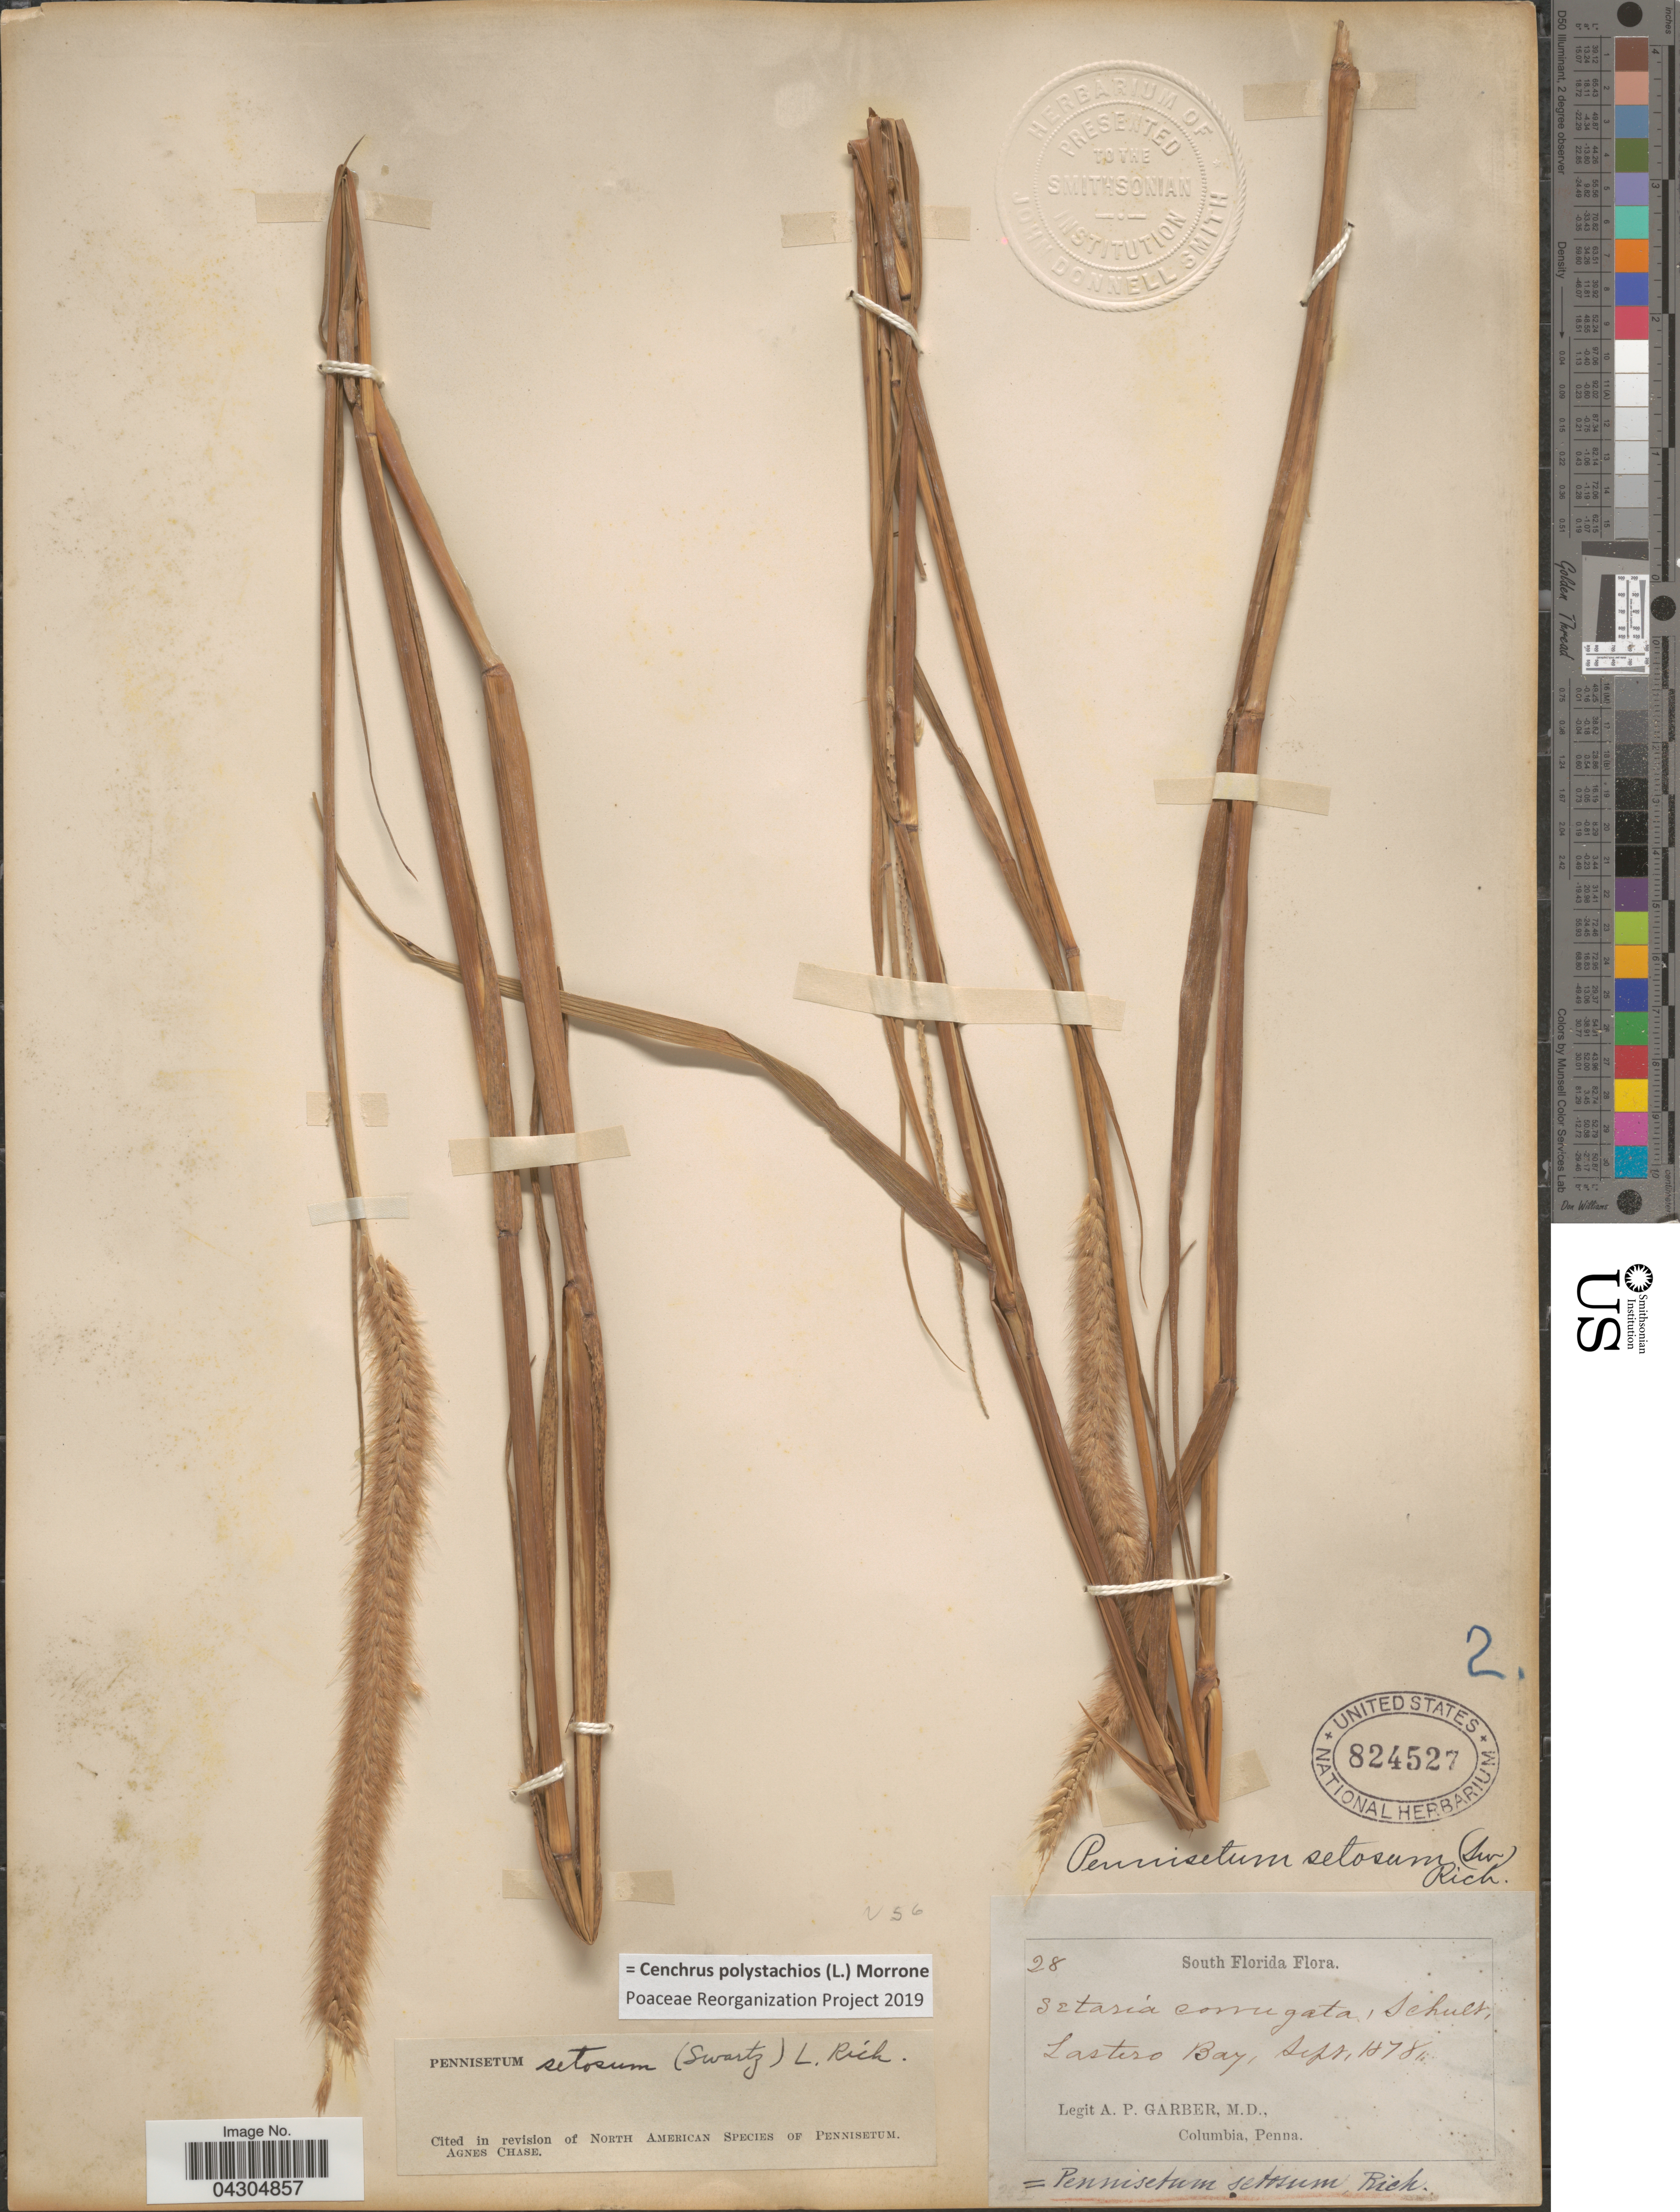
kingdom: Plantae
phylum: Tracheophyta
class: Liliopsida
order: Poales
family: Poaceae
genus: Cenchrus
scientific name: Cenchrus polystachios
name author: (L.) Morrone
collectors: A. P. Garber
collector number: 28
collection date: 1878-09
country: United States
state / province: Florida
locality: South Florida. Lastero Bay.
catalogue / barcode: US 824527